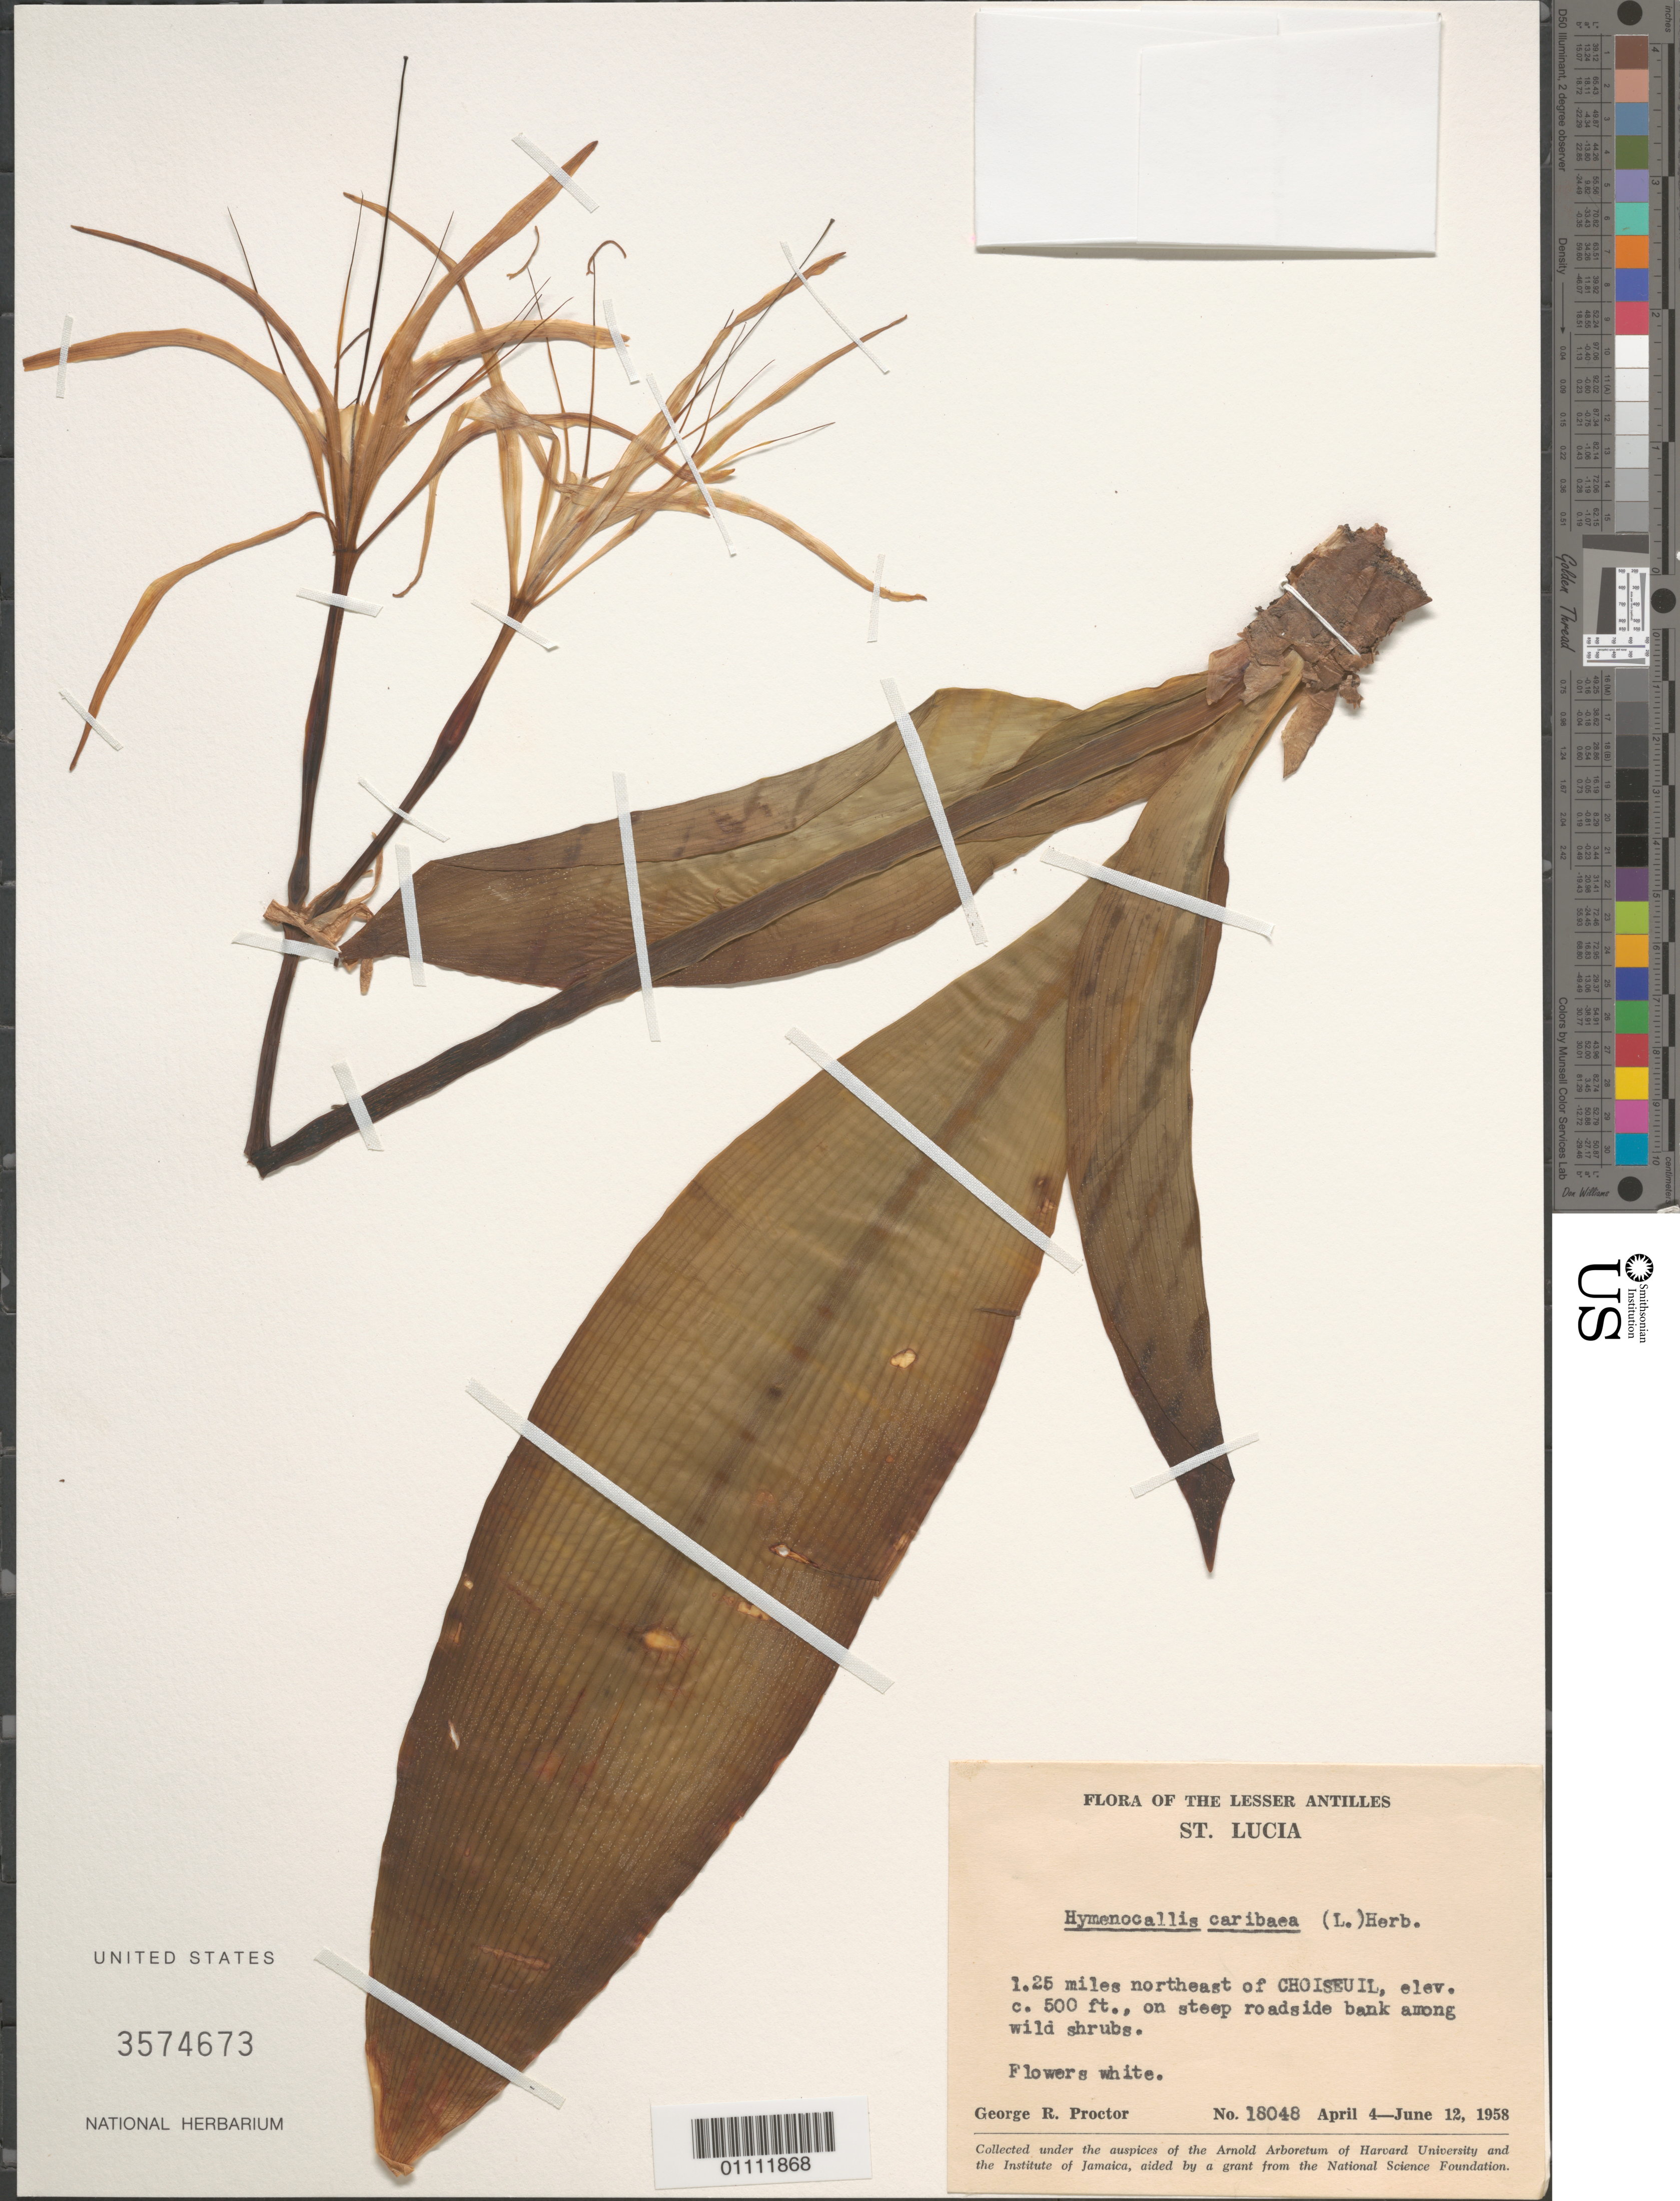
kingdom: Plantae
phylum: Tracheophyta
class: Liliopsida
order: Asparagales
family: Amaryllidaceae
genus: Hymenocallis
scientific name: Hymenocallis caribaea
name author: (L.) Herb.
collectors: G. R. Proctor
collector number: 18048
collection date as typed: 04 Apr 1958 to 12 Jun 1958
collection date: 1958-04-04/1958-06-12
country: St. Lucia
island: St. Lucia I.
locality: Choiseuil, 1.25 miles NE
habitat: On steep roadside bank among wild shrubs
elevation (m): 152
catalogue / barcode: US 3574673